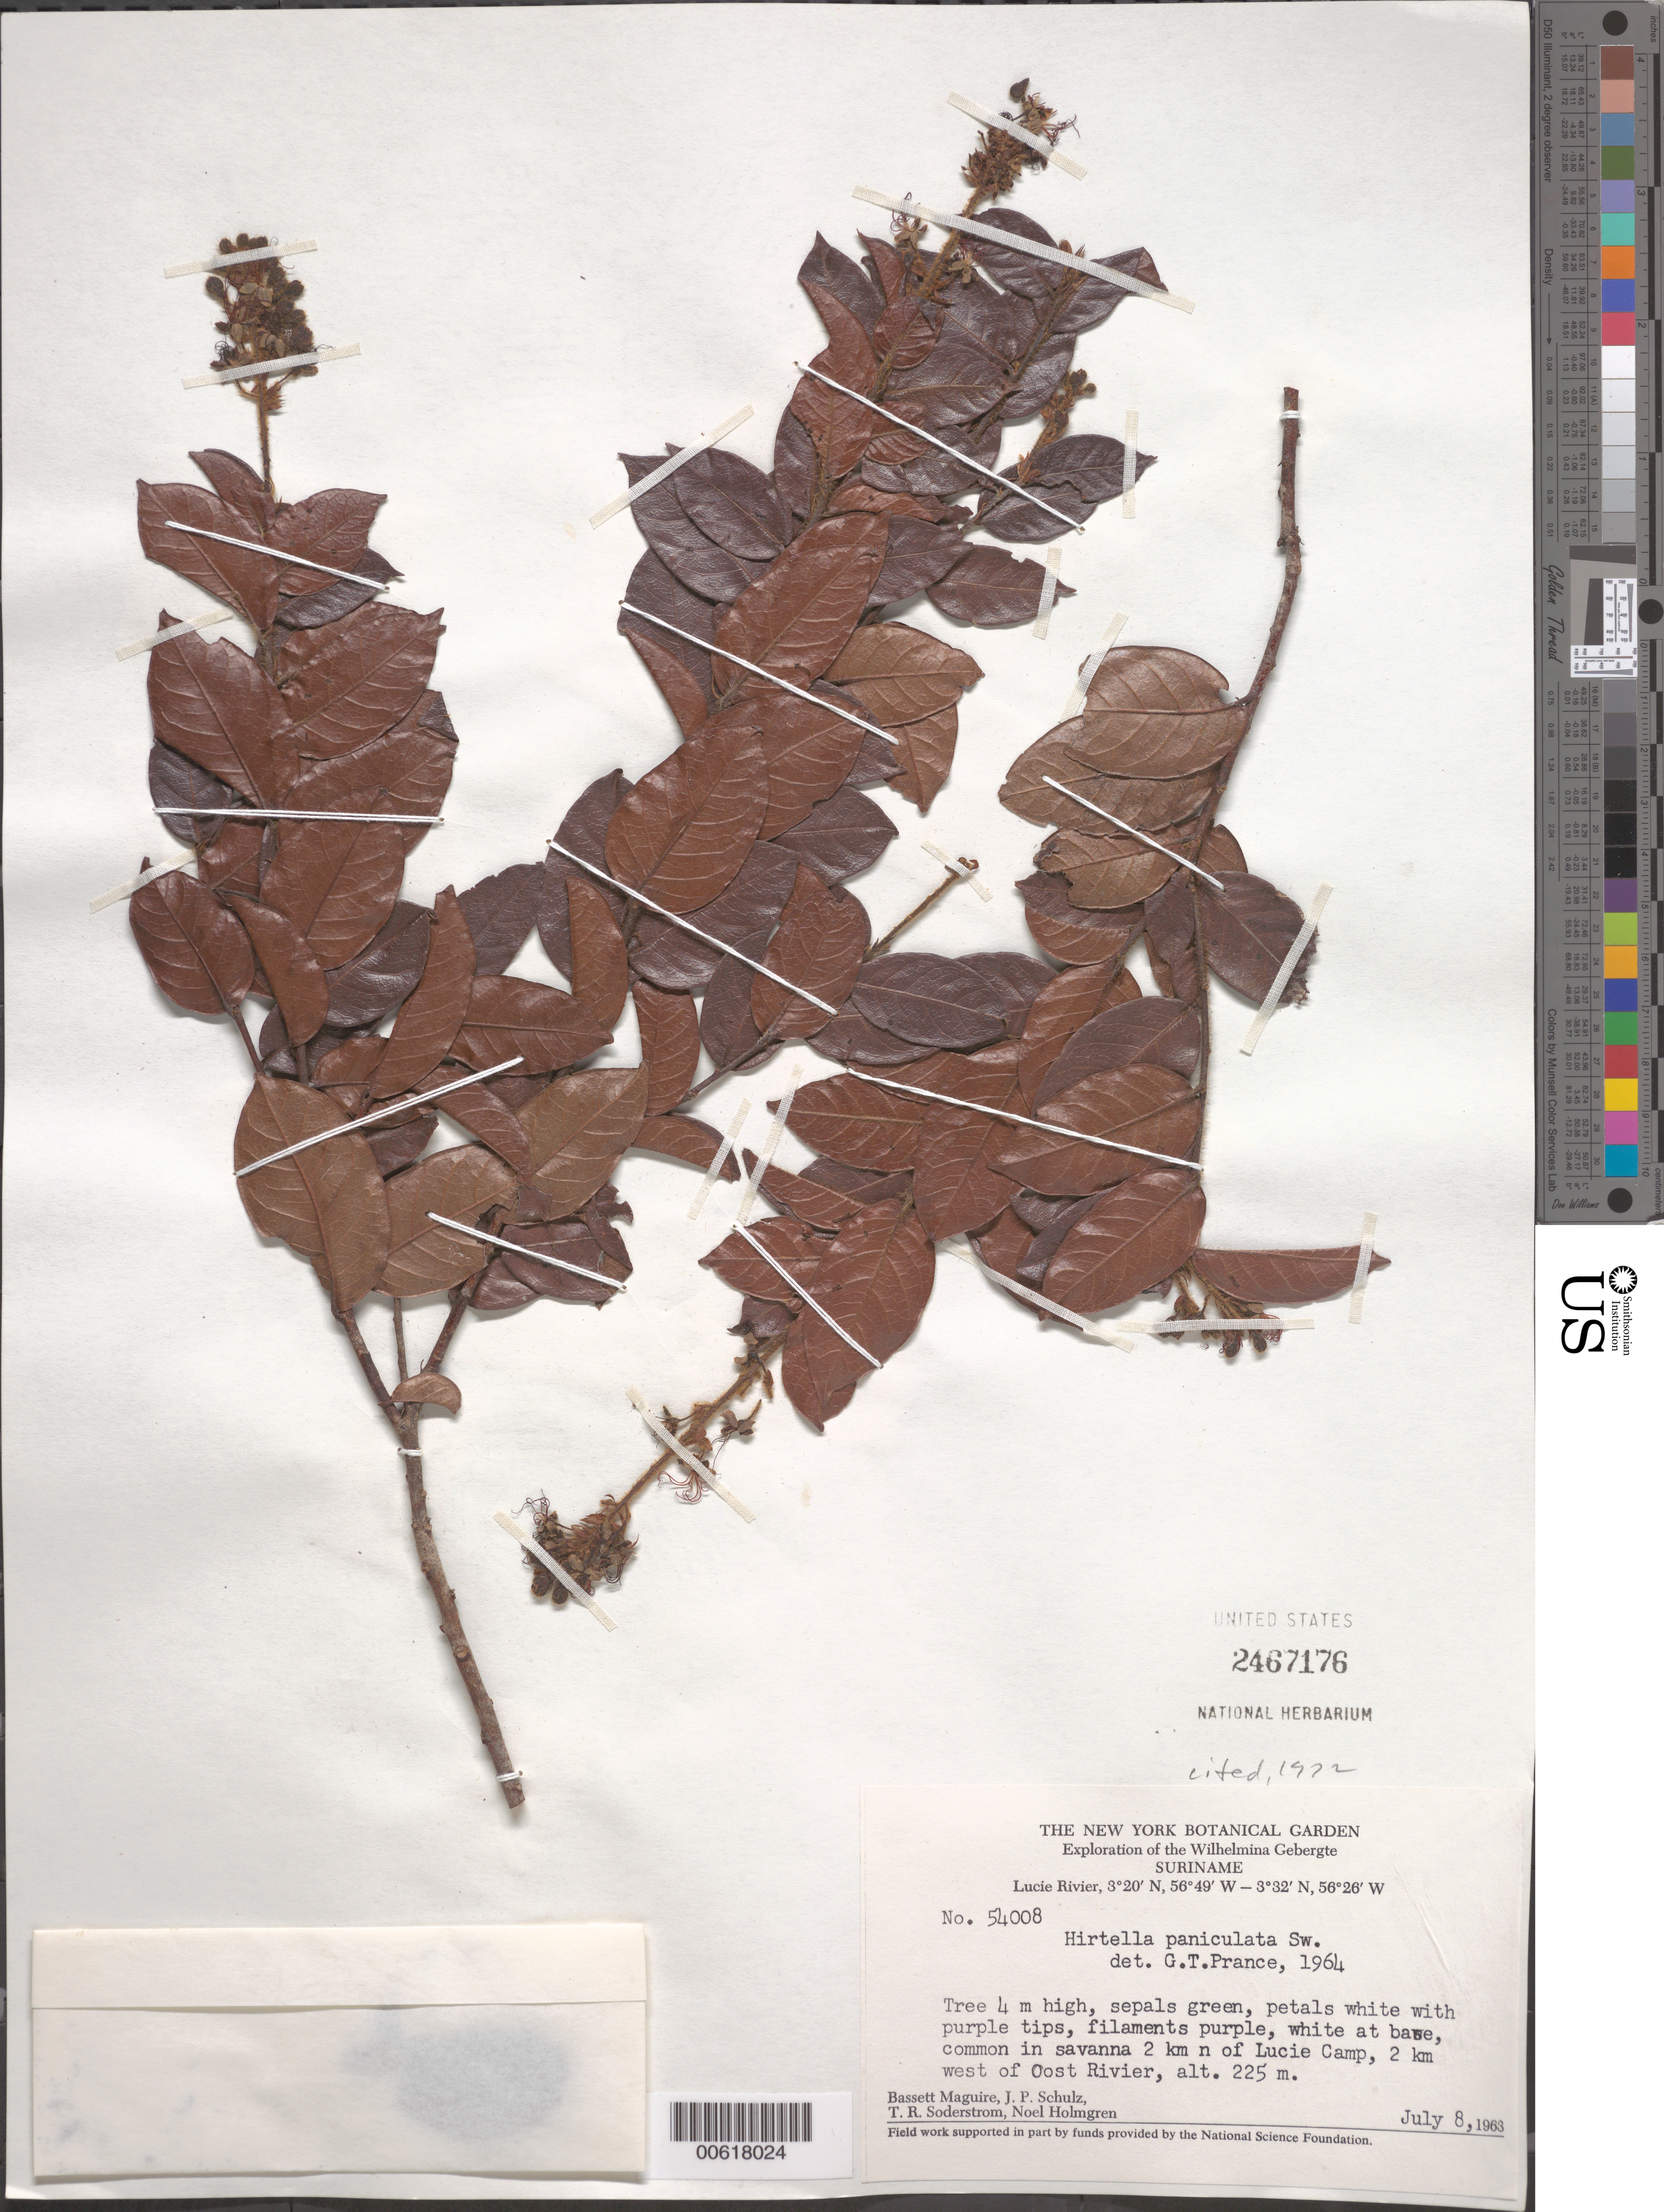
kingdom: Plantae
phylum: Tracheophyta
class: Magnoliopsida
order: Malpighiales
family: Chrysobalanaceae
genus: Hirtella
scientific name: Hirtella paniculata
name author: Sw.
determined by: Prance, G. T.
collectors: B. Maguire, J. P. Schulz, T. R. Soderstrom & N. H. Holmgren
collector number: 54008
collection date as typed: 8-Jul-63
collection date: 1963-07-08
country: Suriname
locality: Lucie Camp, 2m north of; 2 km W of Oost River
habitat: Savanna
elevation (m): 225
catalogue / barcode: US 2467176